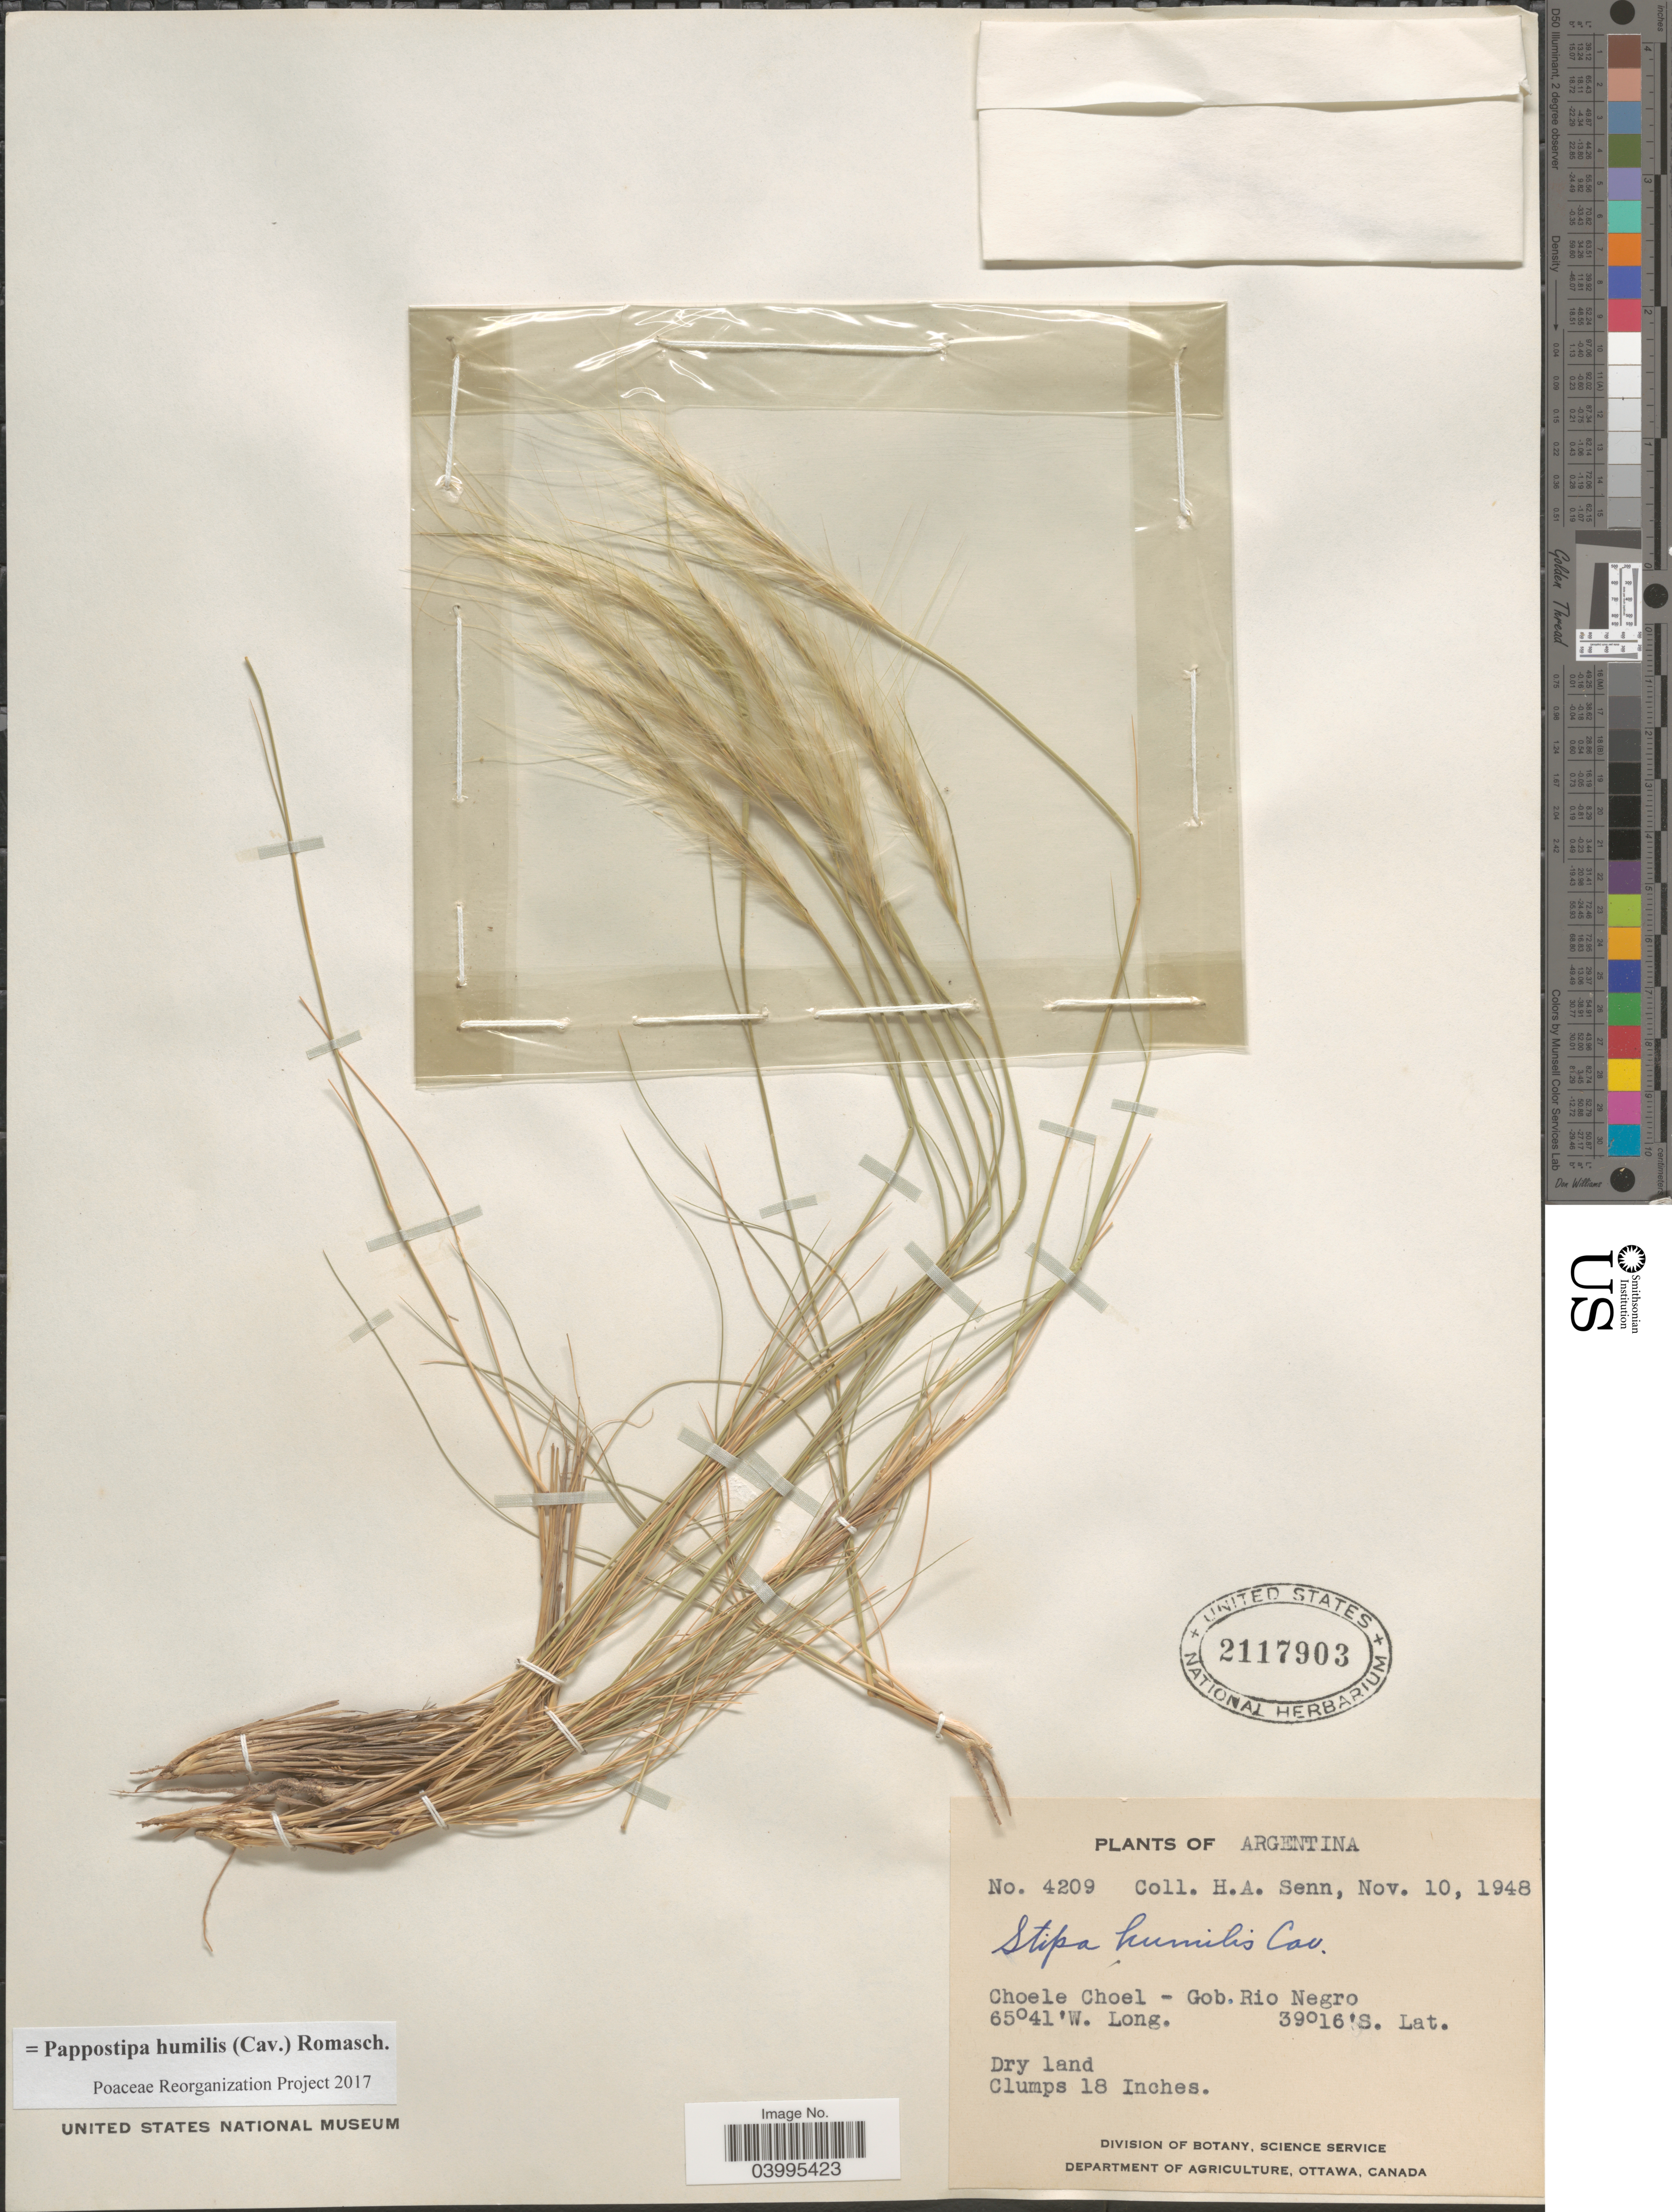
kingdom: Plantae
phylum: Tracheophyta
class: Liliopsida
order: Poales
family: Poaceae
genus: Pappostipa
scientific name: Pappostipa humilis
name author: (Cav.) Romasch.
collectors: H. Senn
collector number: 4209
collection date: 1948-11-10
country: Argentina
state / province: Rio Negro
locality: Choele Choel - Gob, Rio Negro.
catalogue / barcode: US 2117903